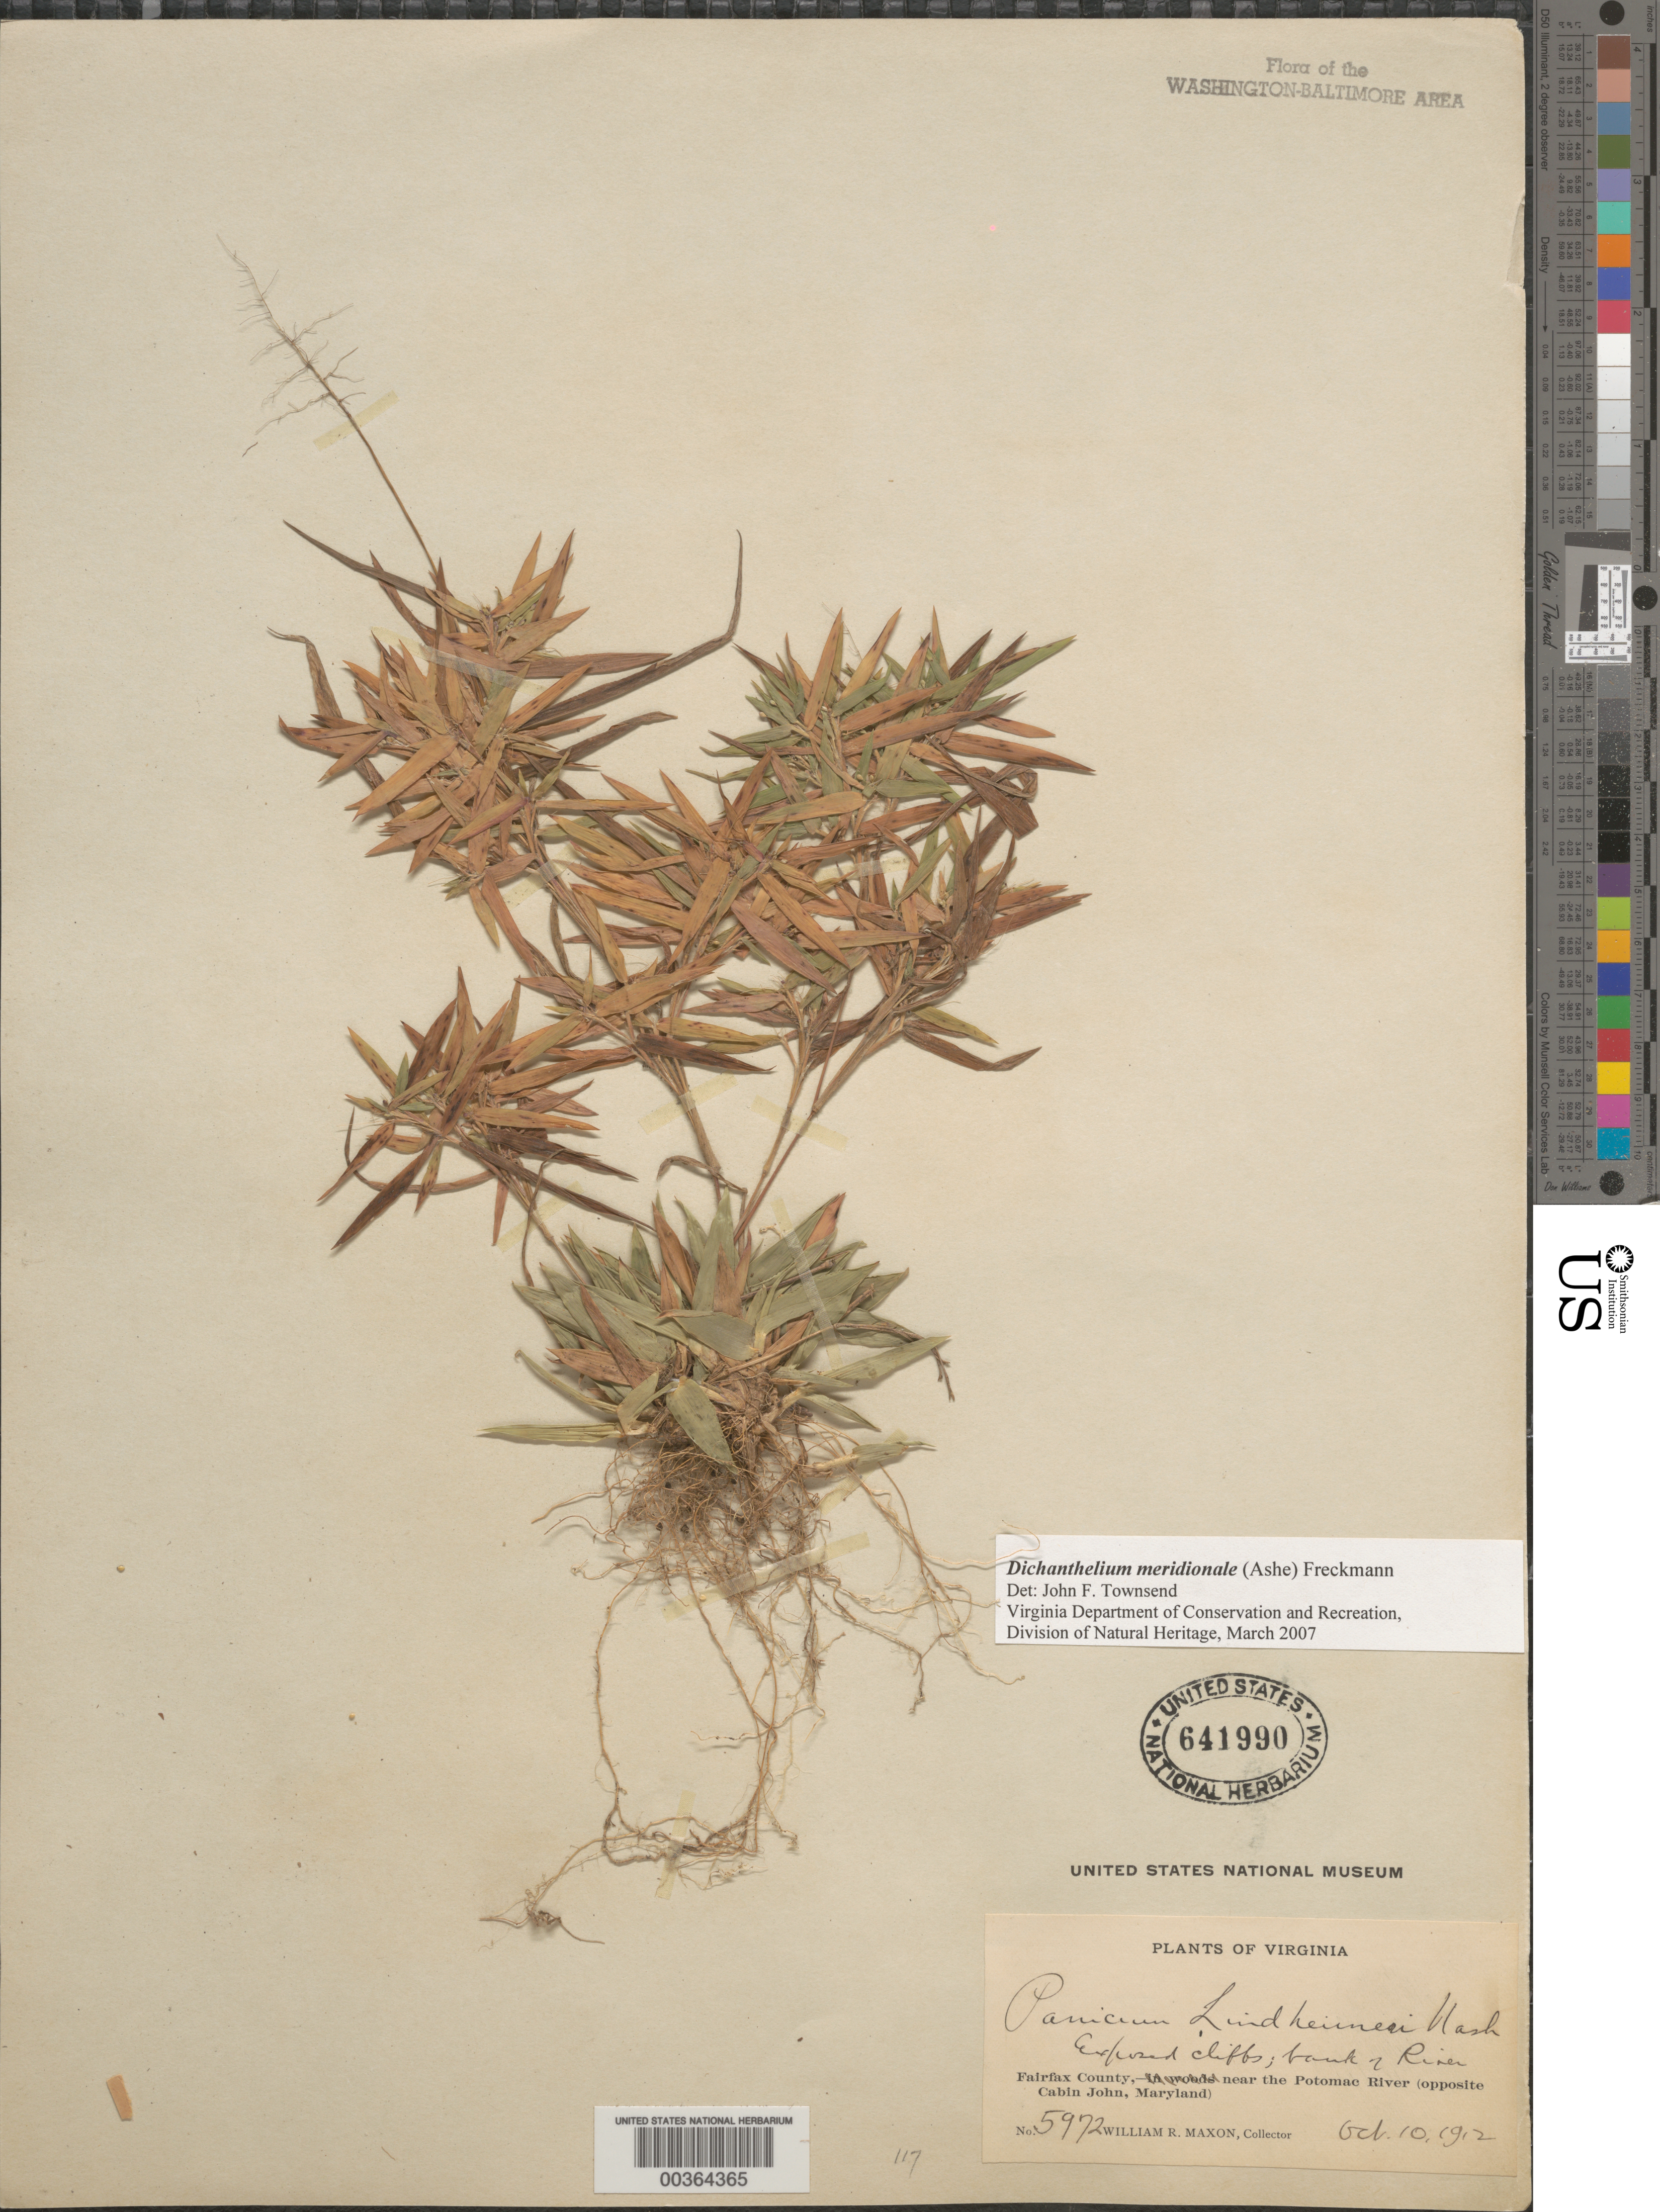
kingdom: Plantae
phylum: Tracheophyta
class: Liliopsida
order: Poales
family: Poaceae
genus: Dichanthelium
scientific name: Dichanthelium meridionale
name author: (Ashe) Freckmann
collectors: W. R. Maxon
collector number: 5972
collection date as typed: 10 Oct 1912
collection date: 1912-10-10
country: United States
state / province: Virginia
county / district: Fairfax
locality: Potomac River, opposite Cabin John C. and O. Canal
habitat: Exposed cliffs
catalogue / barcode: US 641990